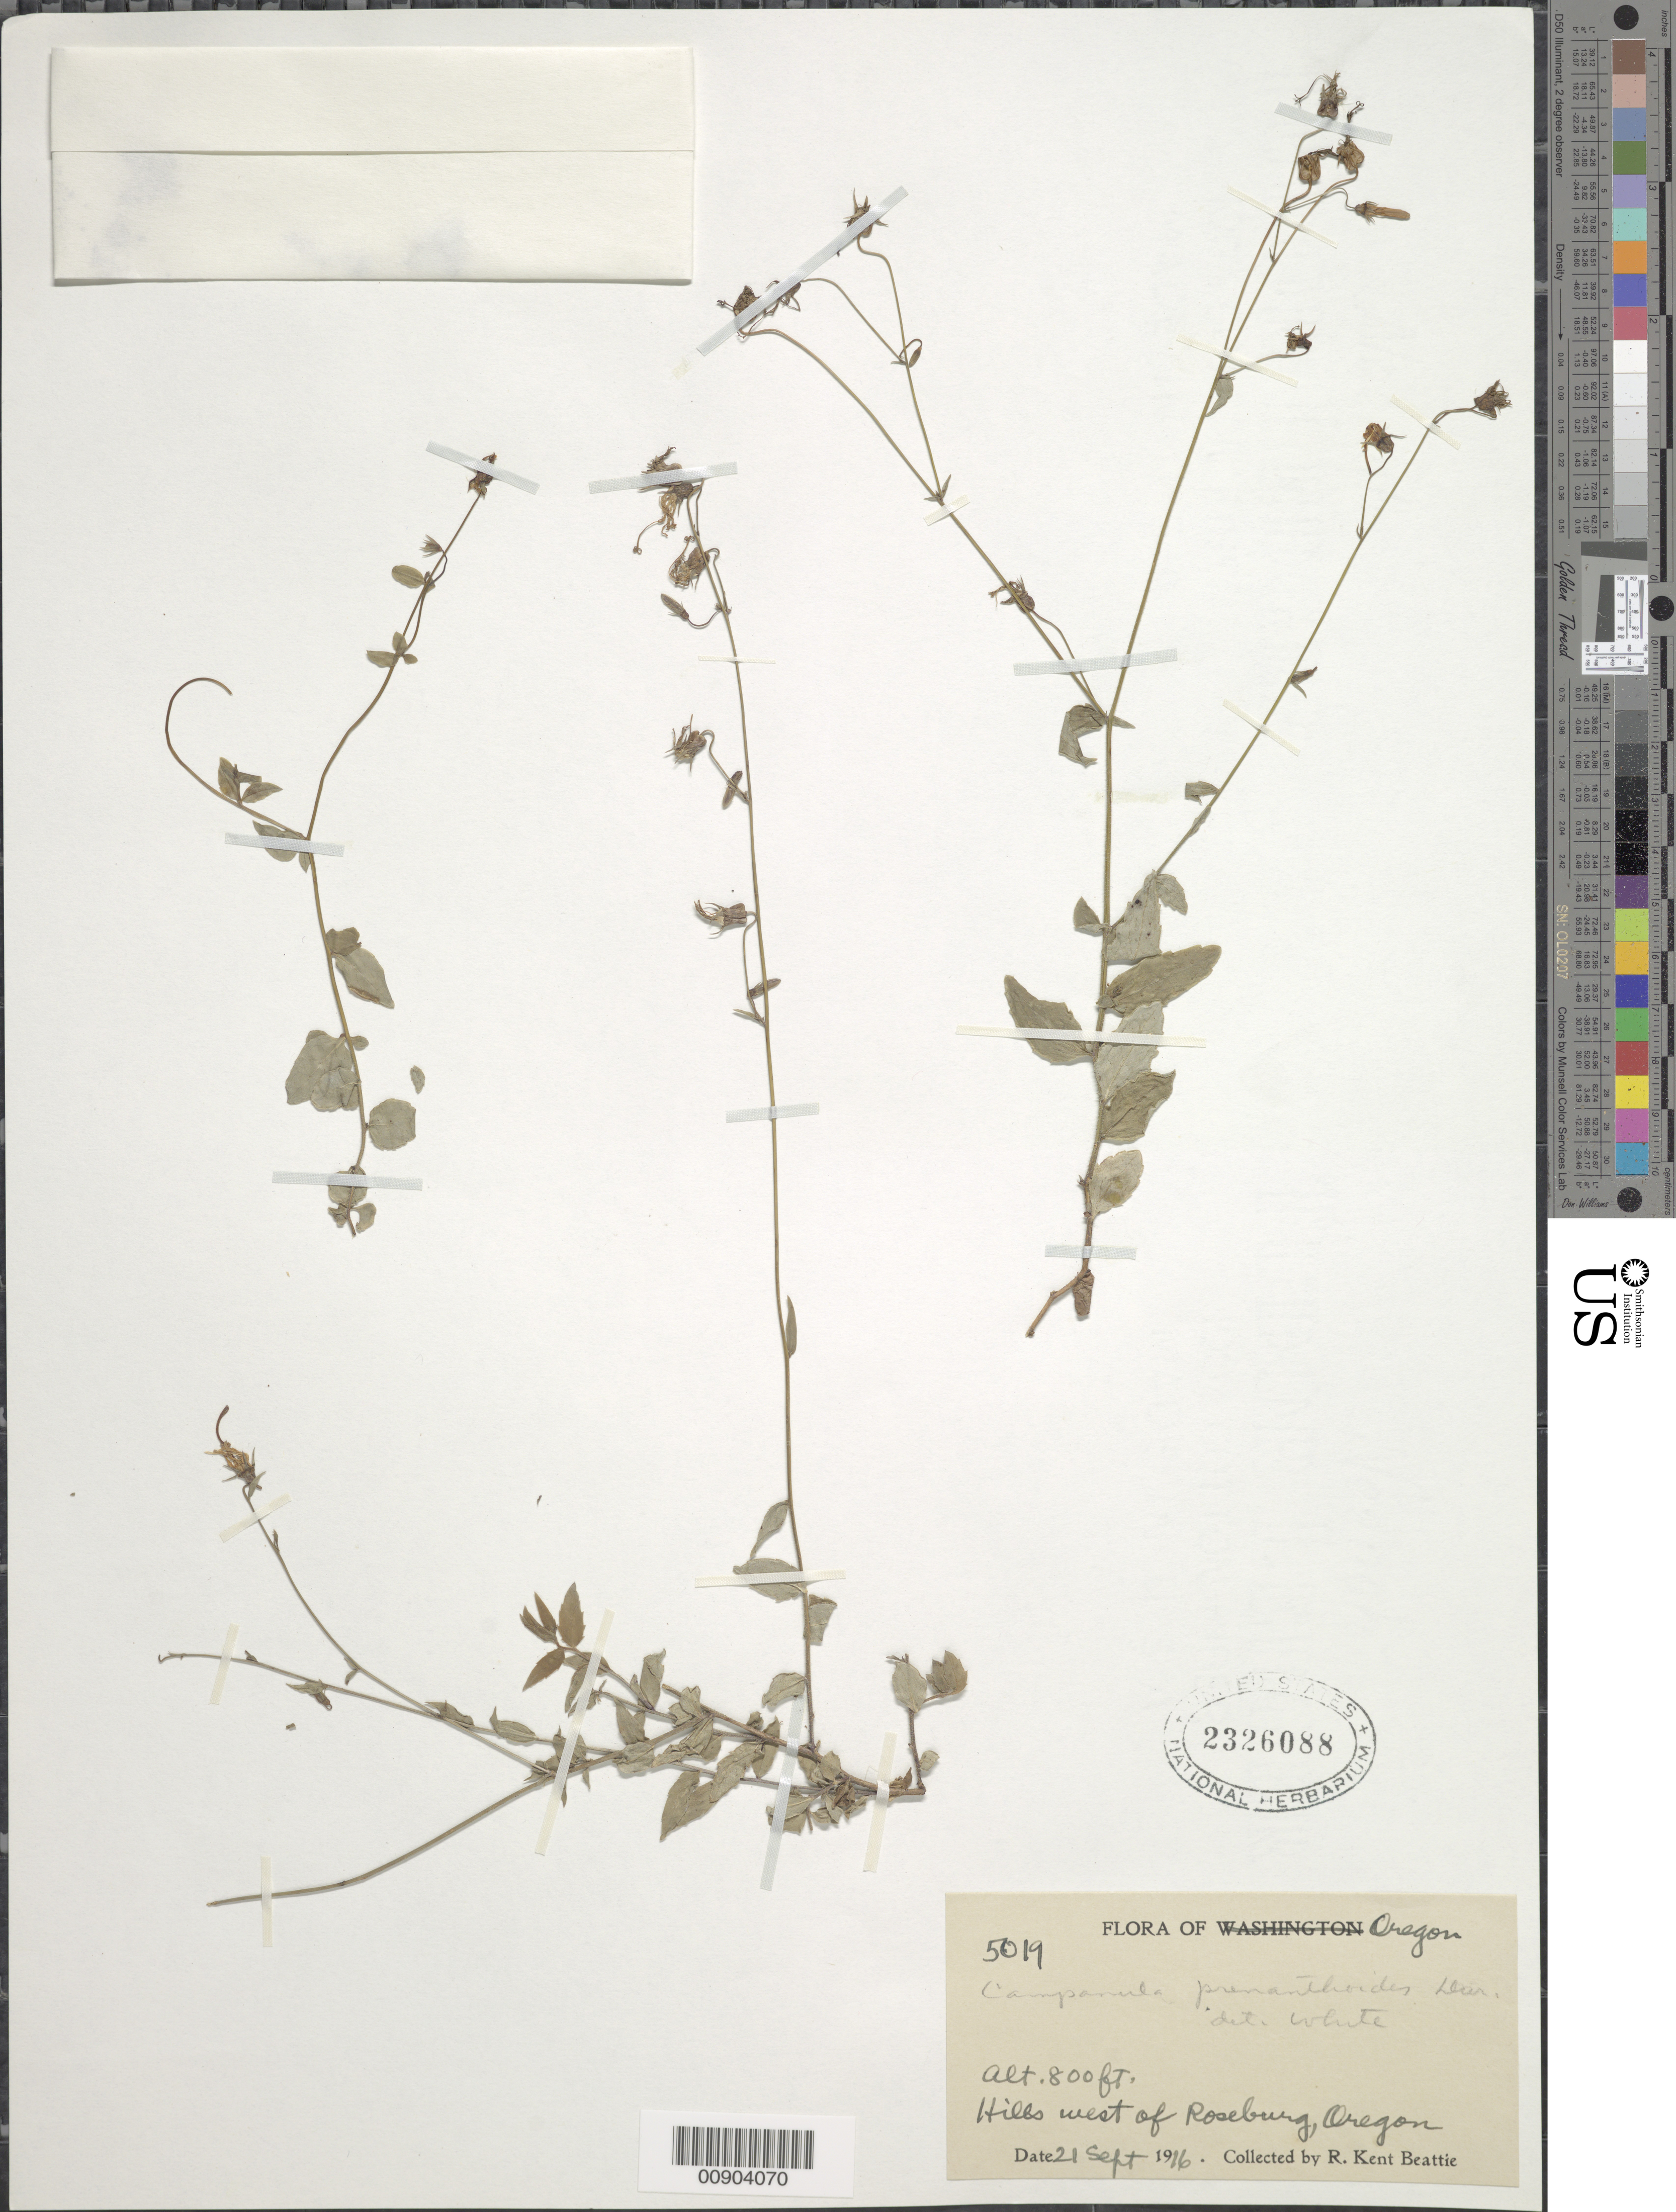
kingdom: Plantae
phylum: Tracheophyta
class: Magnoliopsida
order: Asterales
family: Campanulaceae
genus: Campanula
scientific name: Campanula prenanthoides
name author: Durand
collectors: R. K. Beattie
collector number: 5019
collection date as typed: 21 Sep 1916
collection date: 1916-09-21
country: United States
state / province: Oregon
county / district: Douglas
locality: West of Roseburg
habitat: hills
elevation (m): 1129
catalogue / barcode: US 2326088